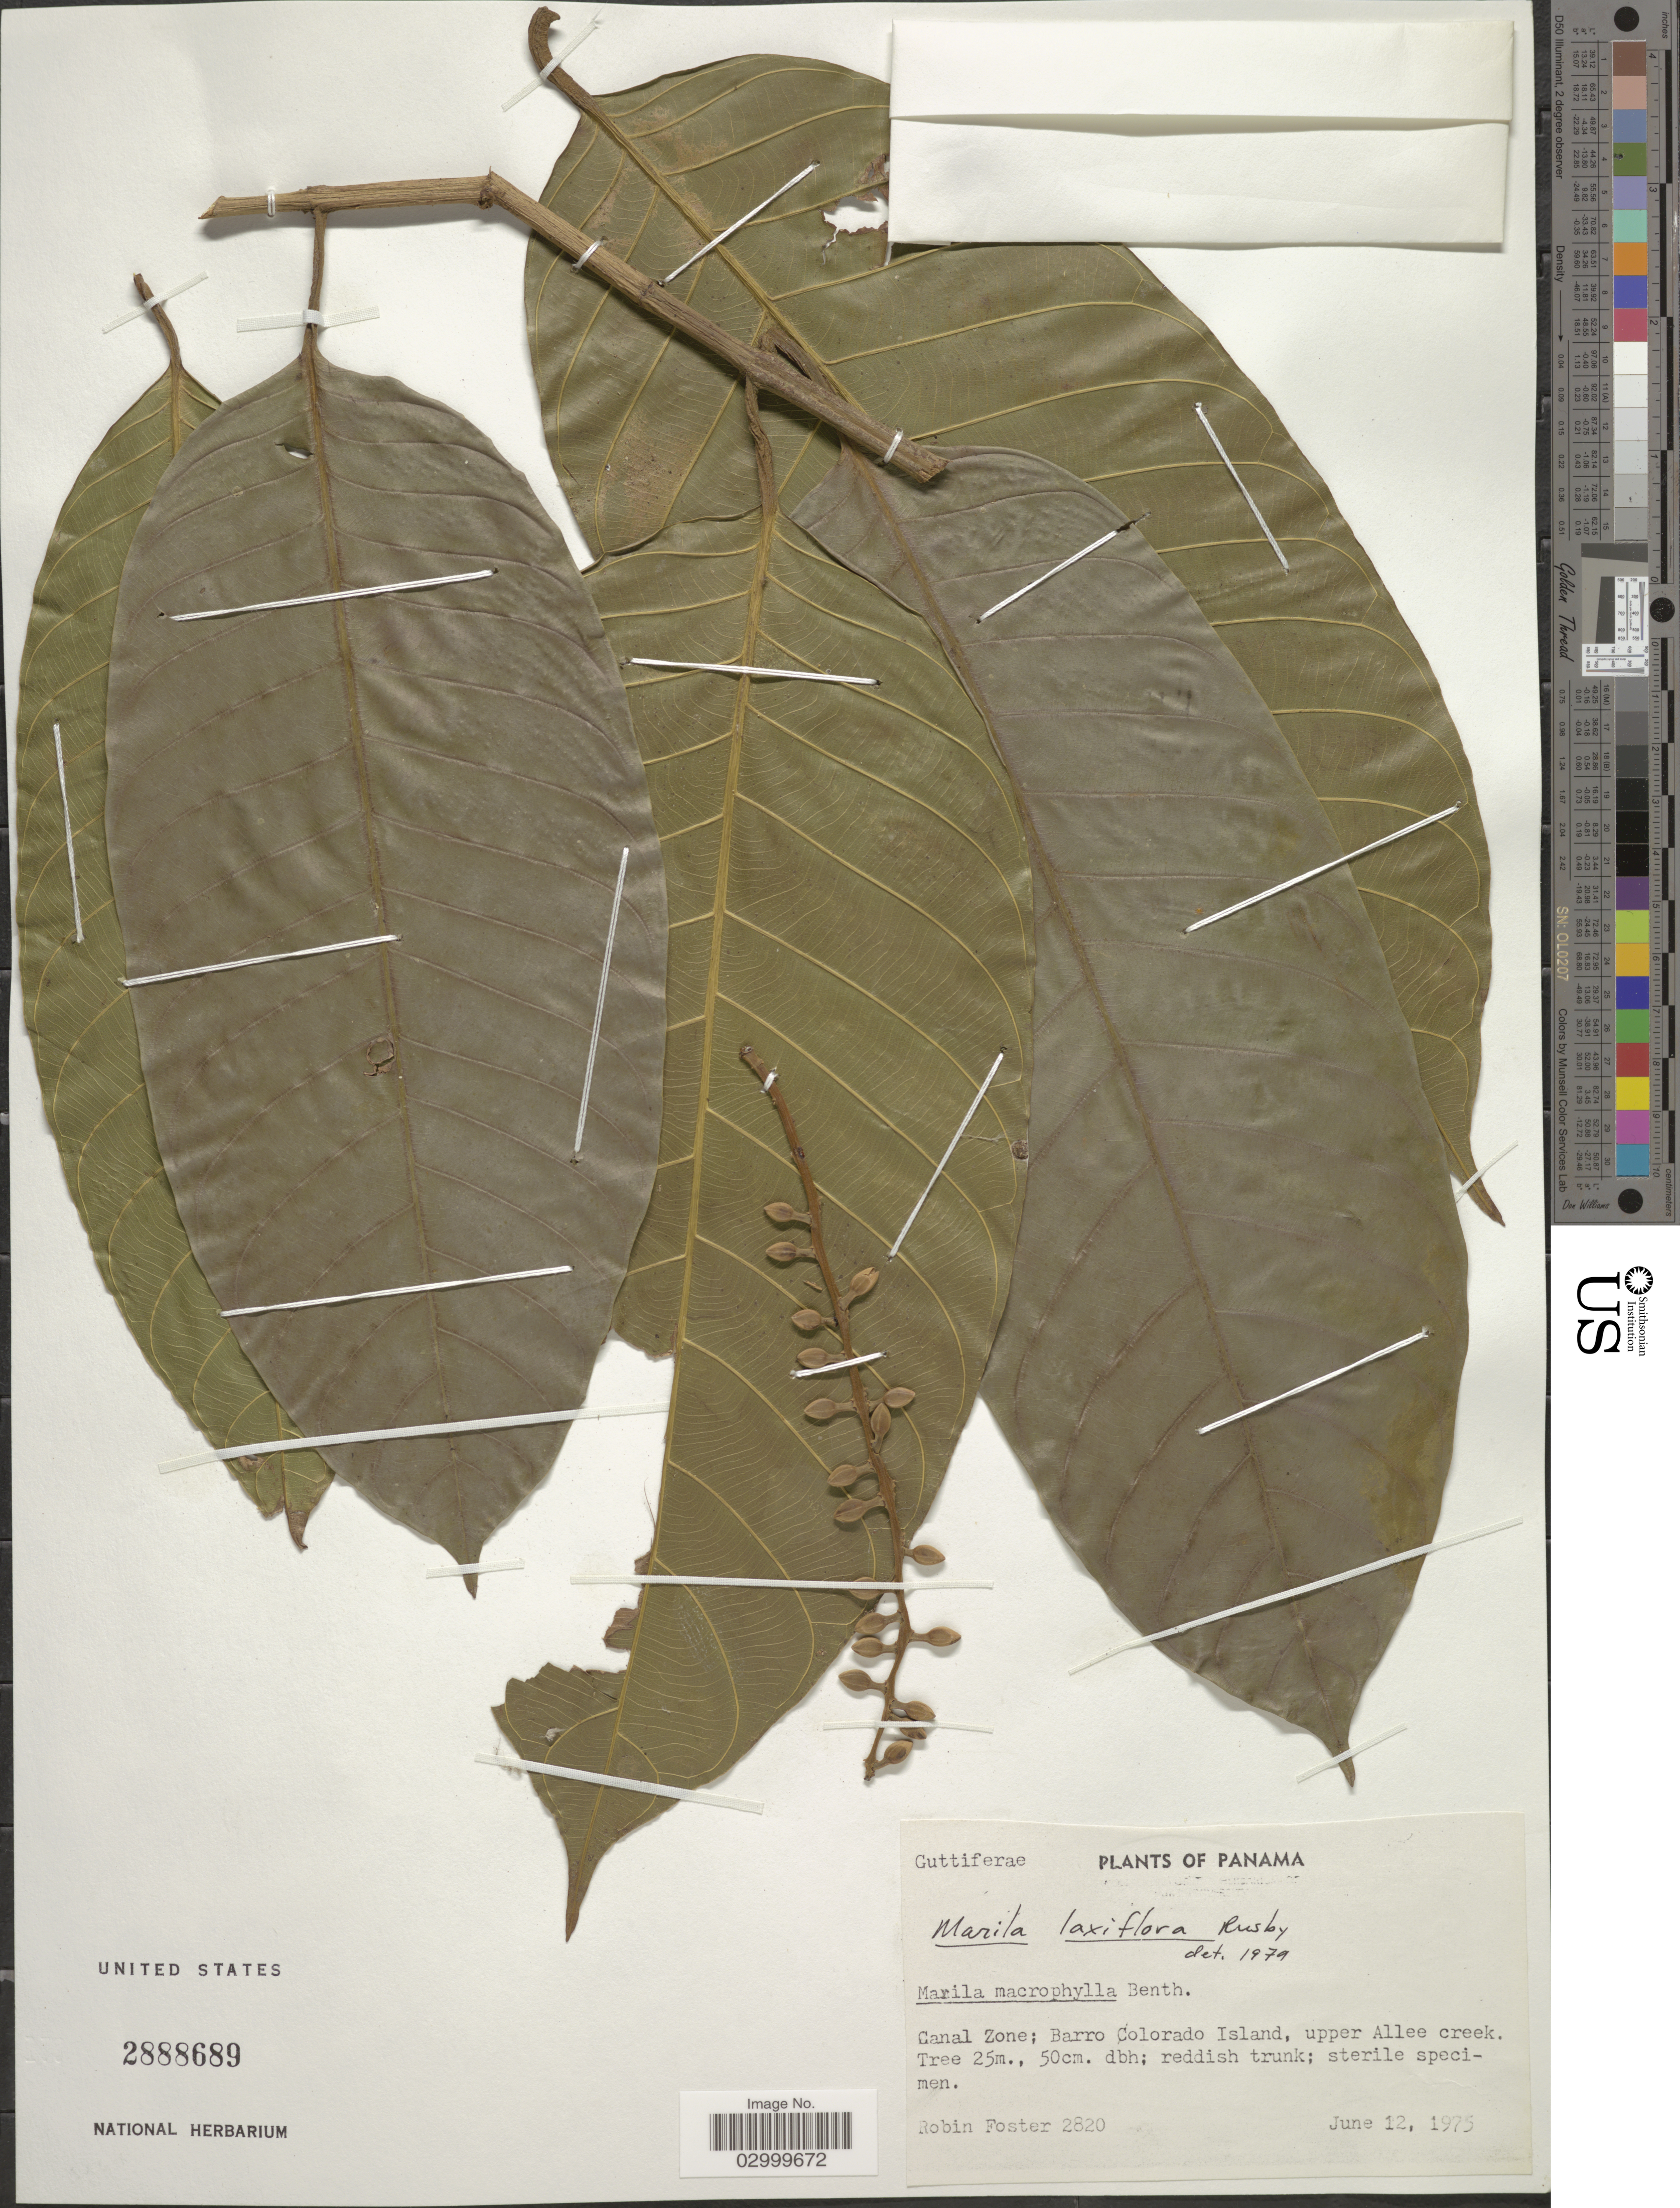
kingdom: Plantae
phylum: Tracheophyta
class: Magnoliopsida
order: Malpighiales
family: Calophyllaceae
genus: Marila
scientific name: Marila laxiflora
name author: Rusby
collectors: R. B. Foster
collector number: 2820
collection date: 1975-06-12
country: Panama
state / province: Panamá Oeste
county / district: Canal Zone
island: Barro Colorado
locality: Canal Zone; Barro Colorado Island, upper Allee creek.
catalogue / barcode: US 2888689